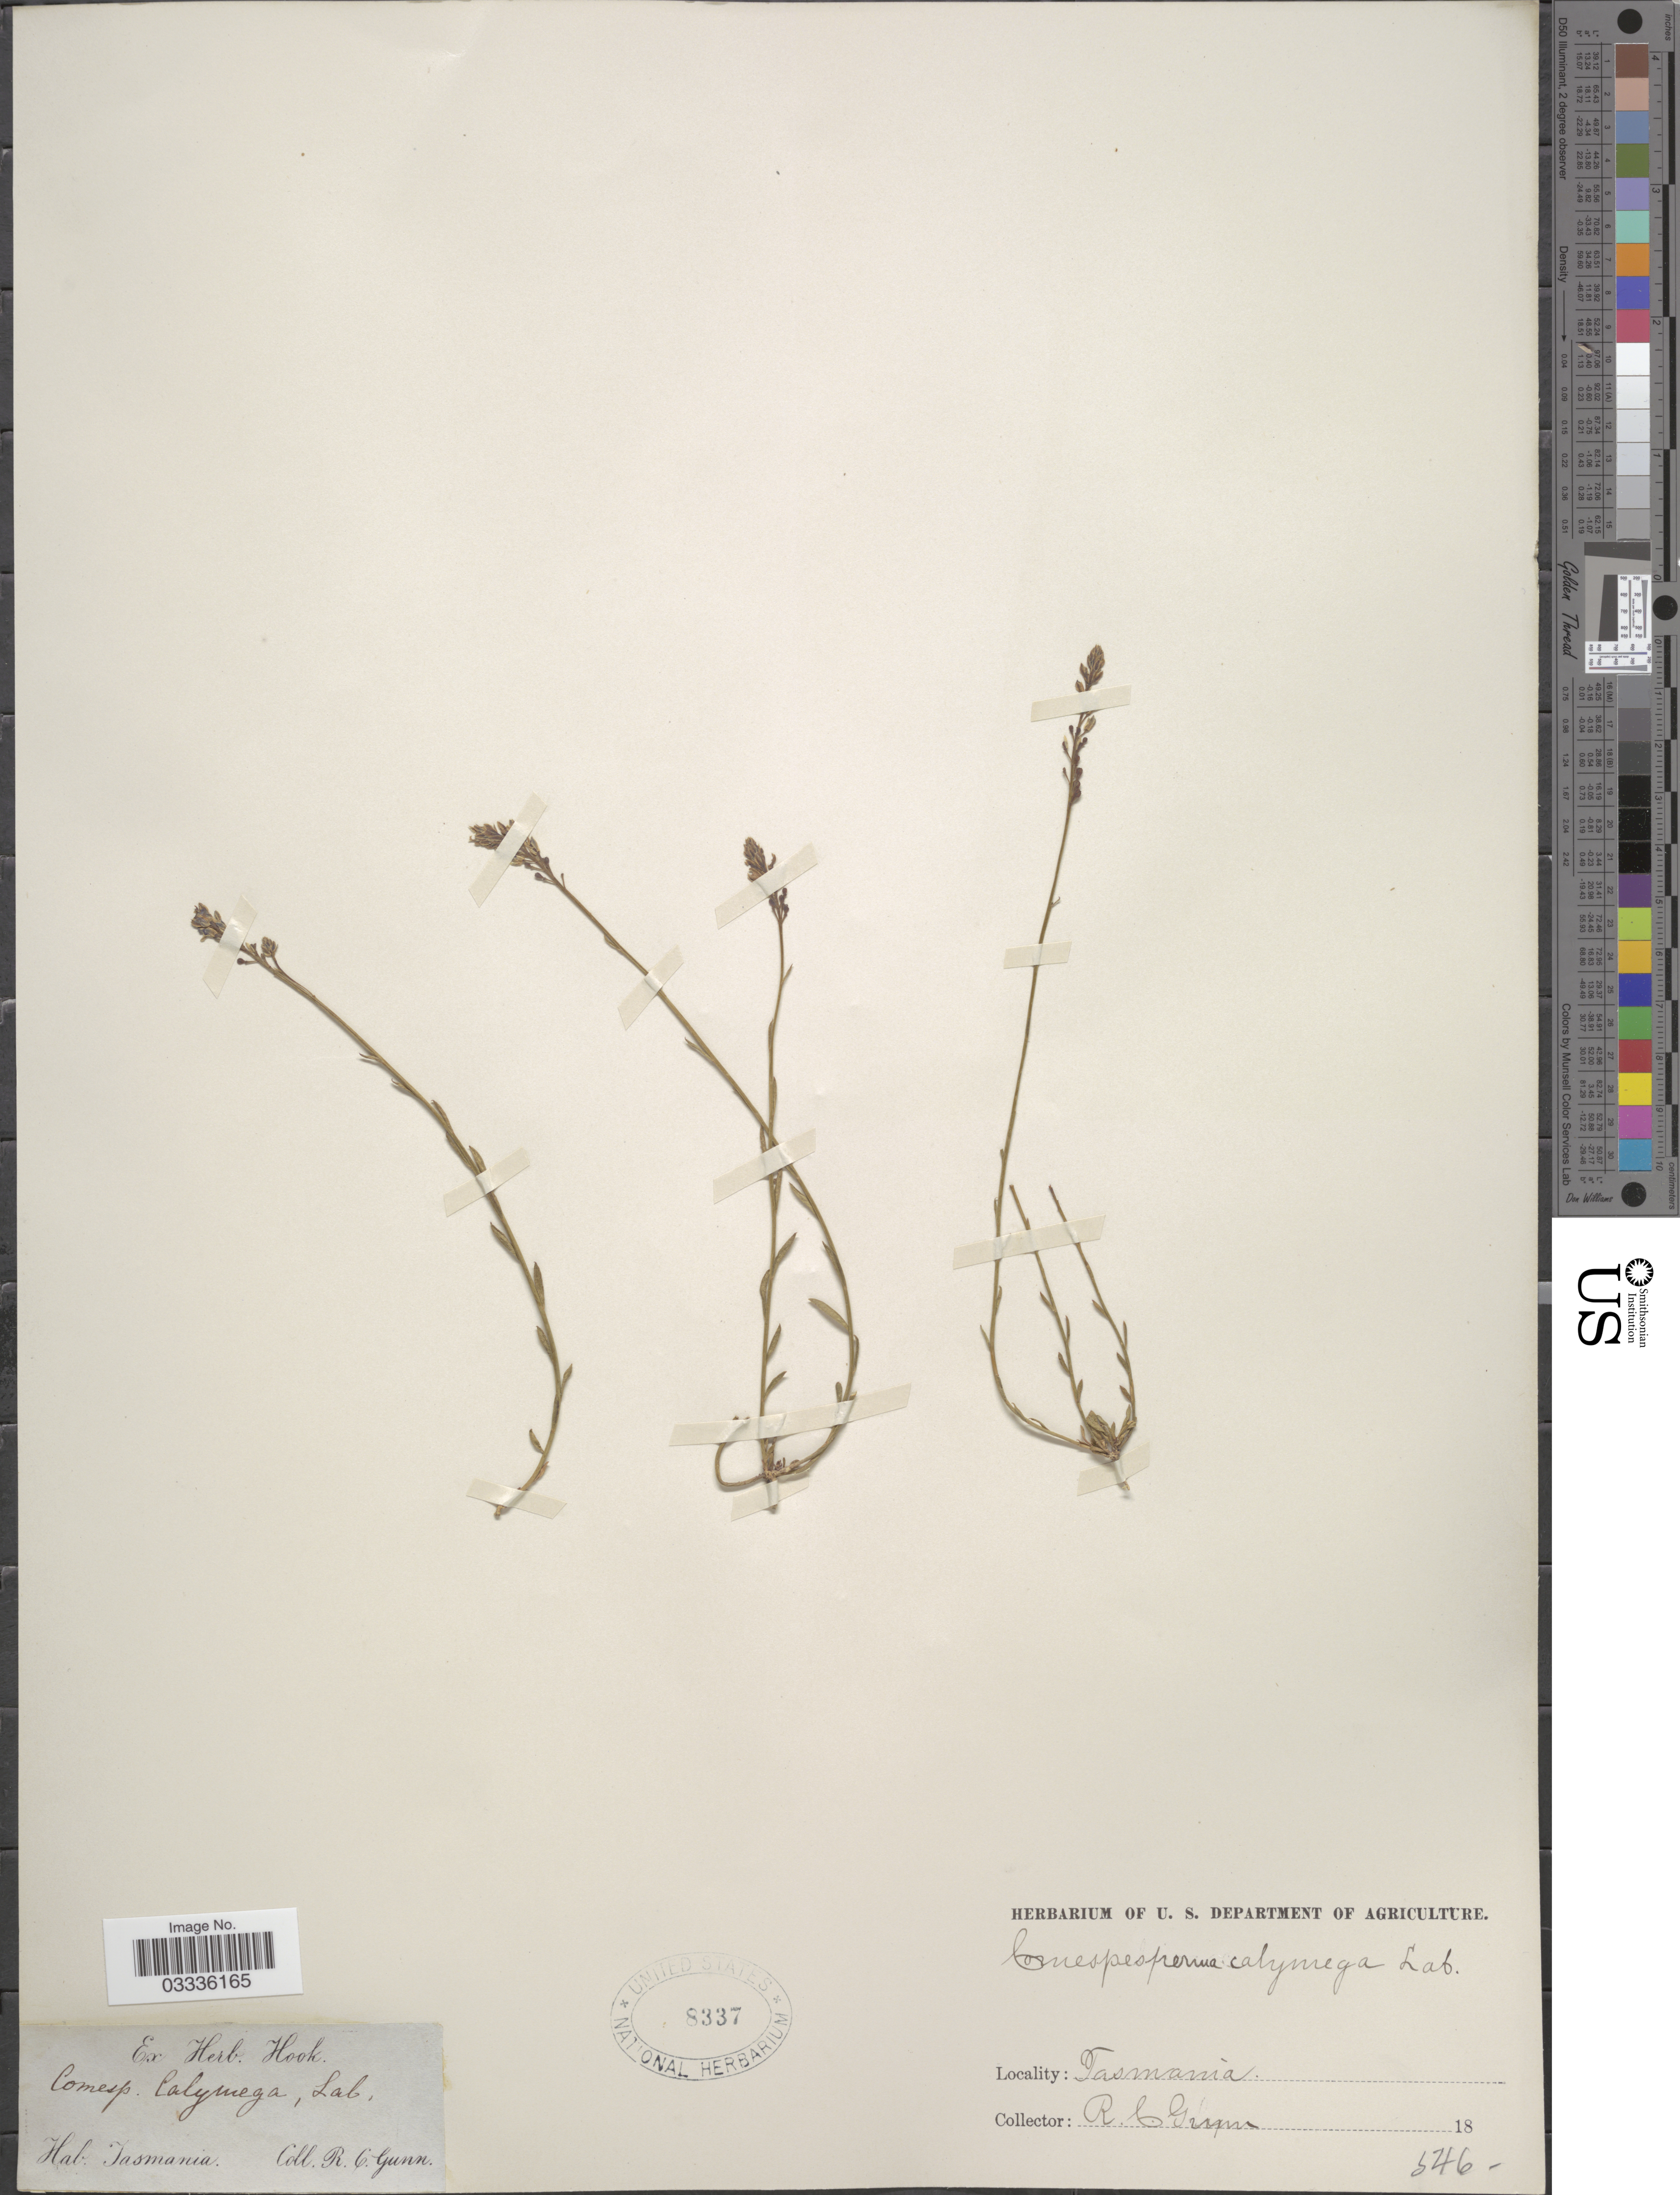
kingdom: Plantae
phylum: Tracheophyta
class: Magnoliopsida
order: Fabales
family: Polygalaceae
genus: Comesperma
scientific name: Comesperma calymega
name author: Labill.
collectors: R. Gunn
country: Australia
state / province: Tasmania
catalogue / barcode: US 8337